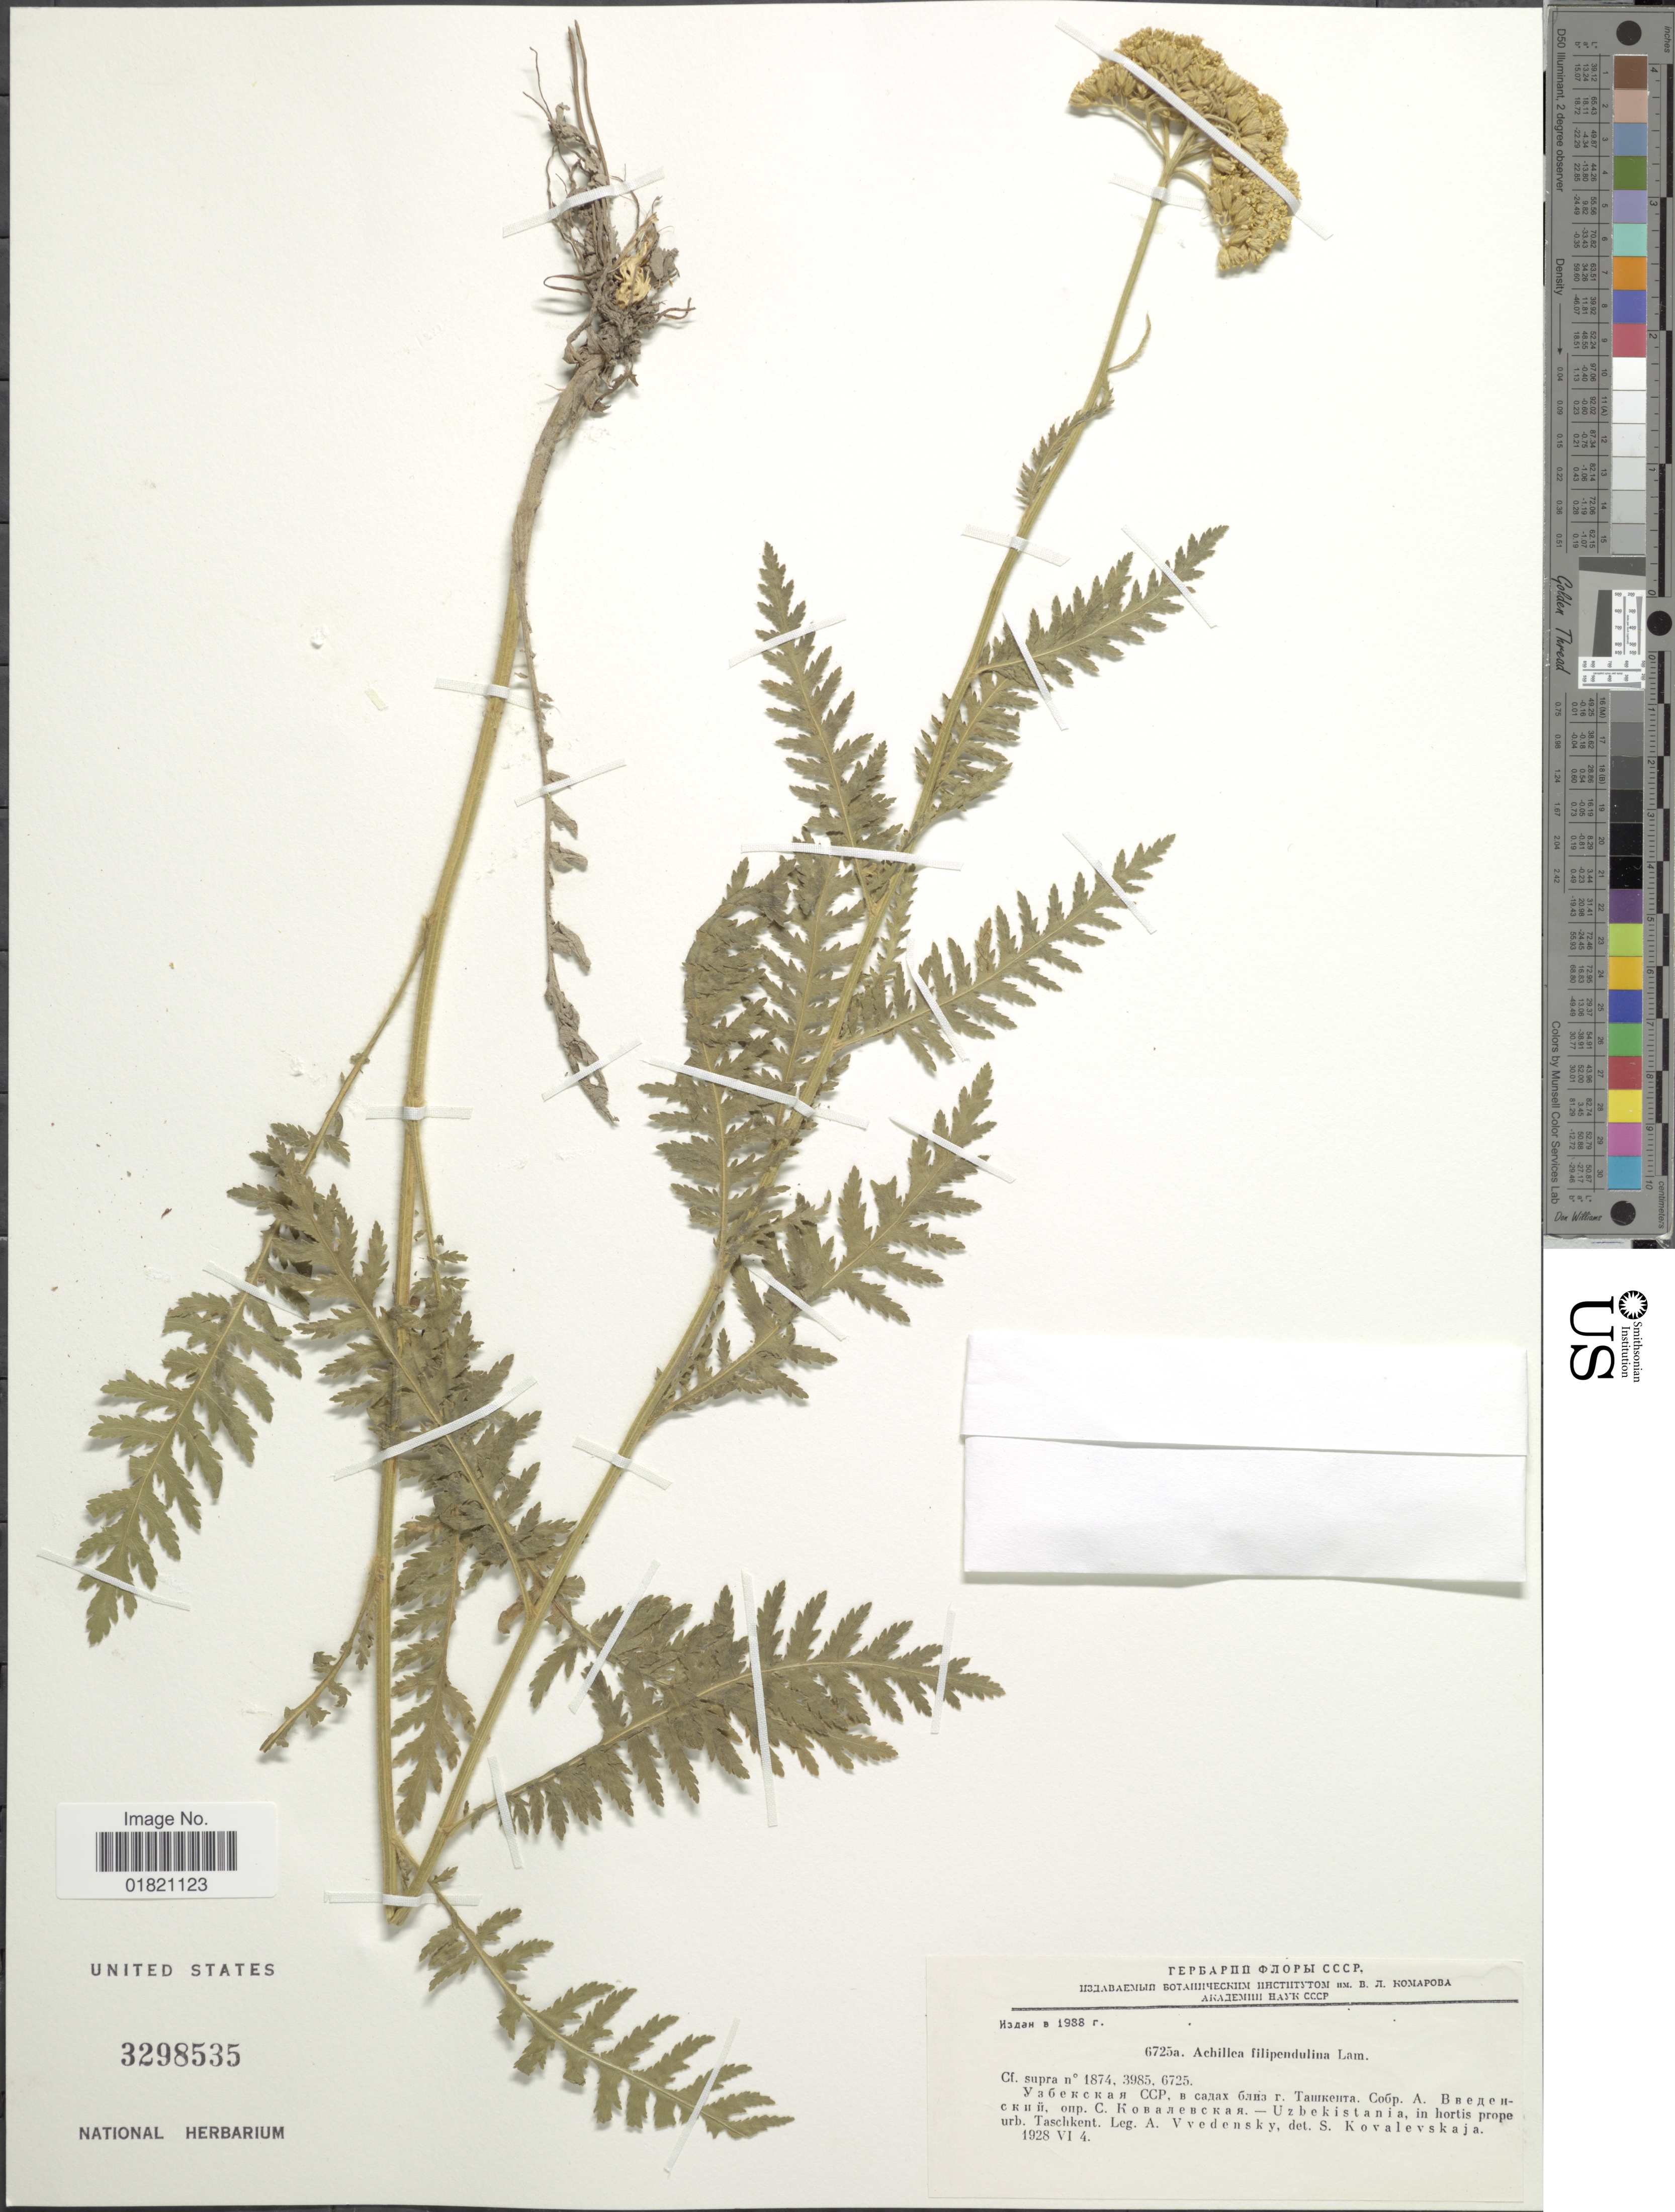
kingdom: Plantae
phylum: Tracheophyta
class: Magnoliopsida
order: Asterales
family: Asteraceae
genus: Achillea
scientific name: Achillea filipendulina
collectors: A. Vvedensky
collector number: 6725a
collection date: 1928-06-04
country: Uzbekistan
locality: In hortis prope urb. Taschkent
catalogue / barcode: US 3298535